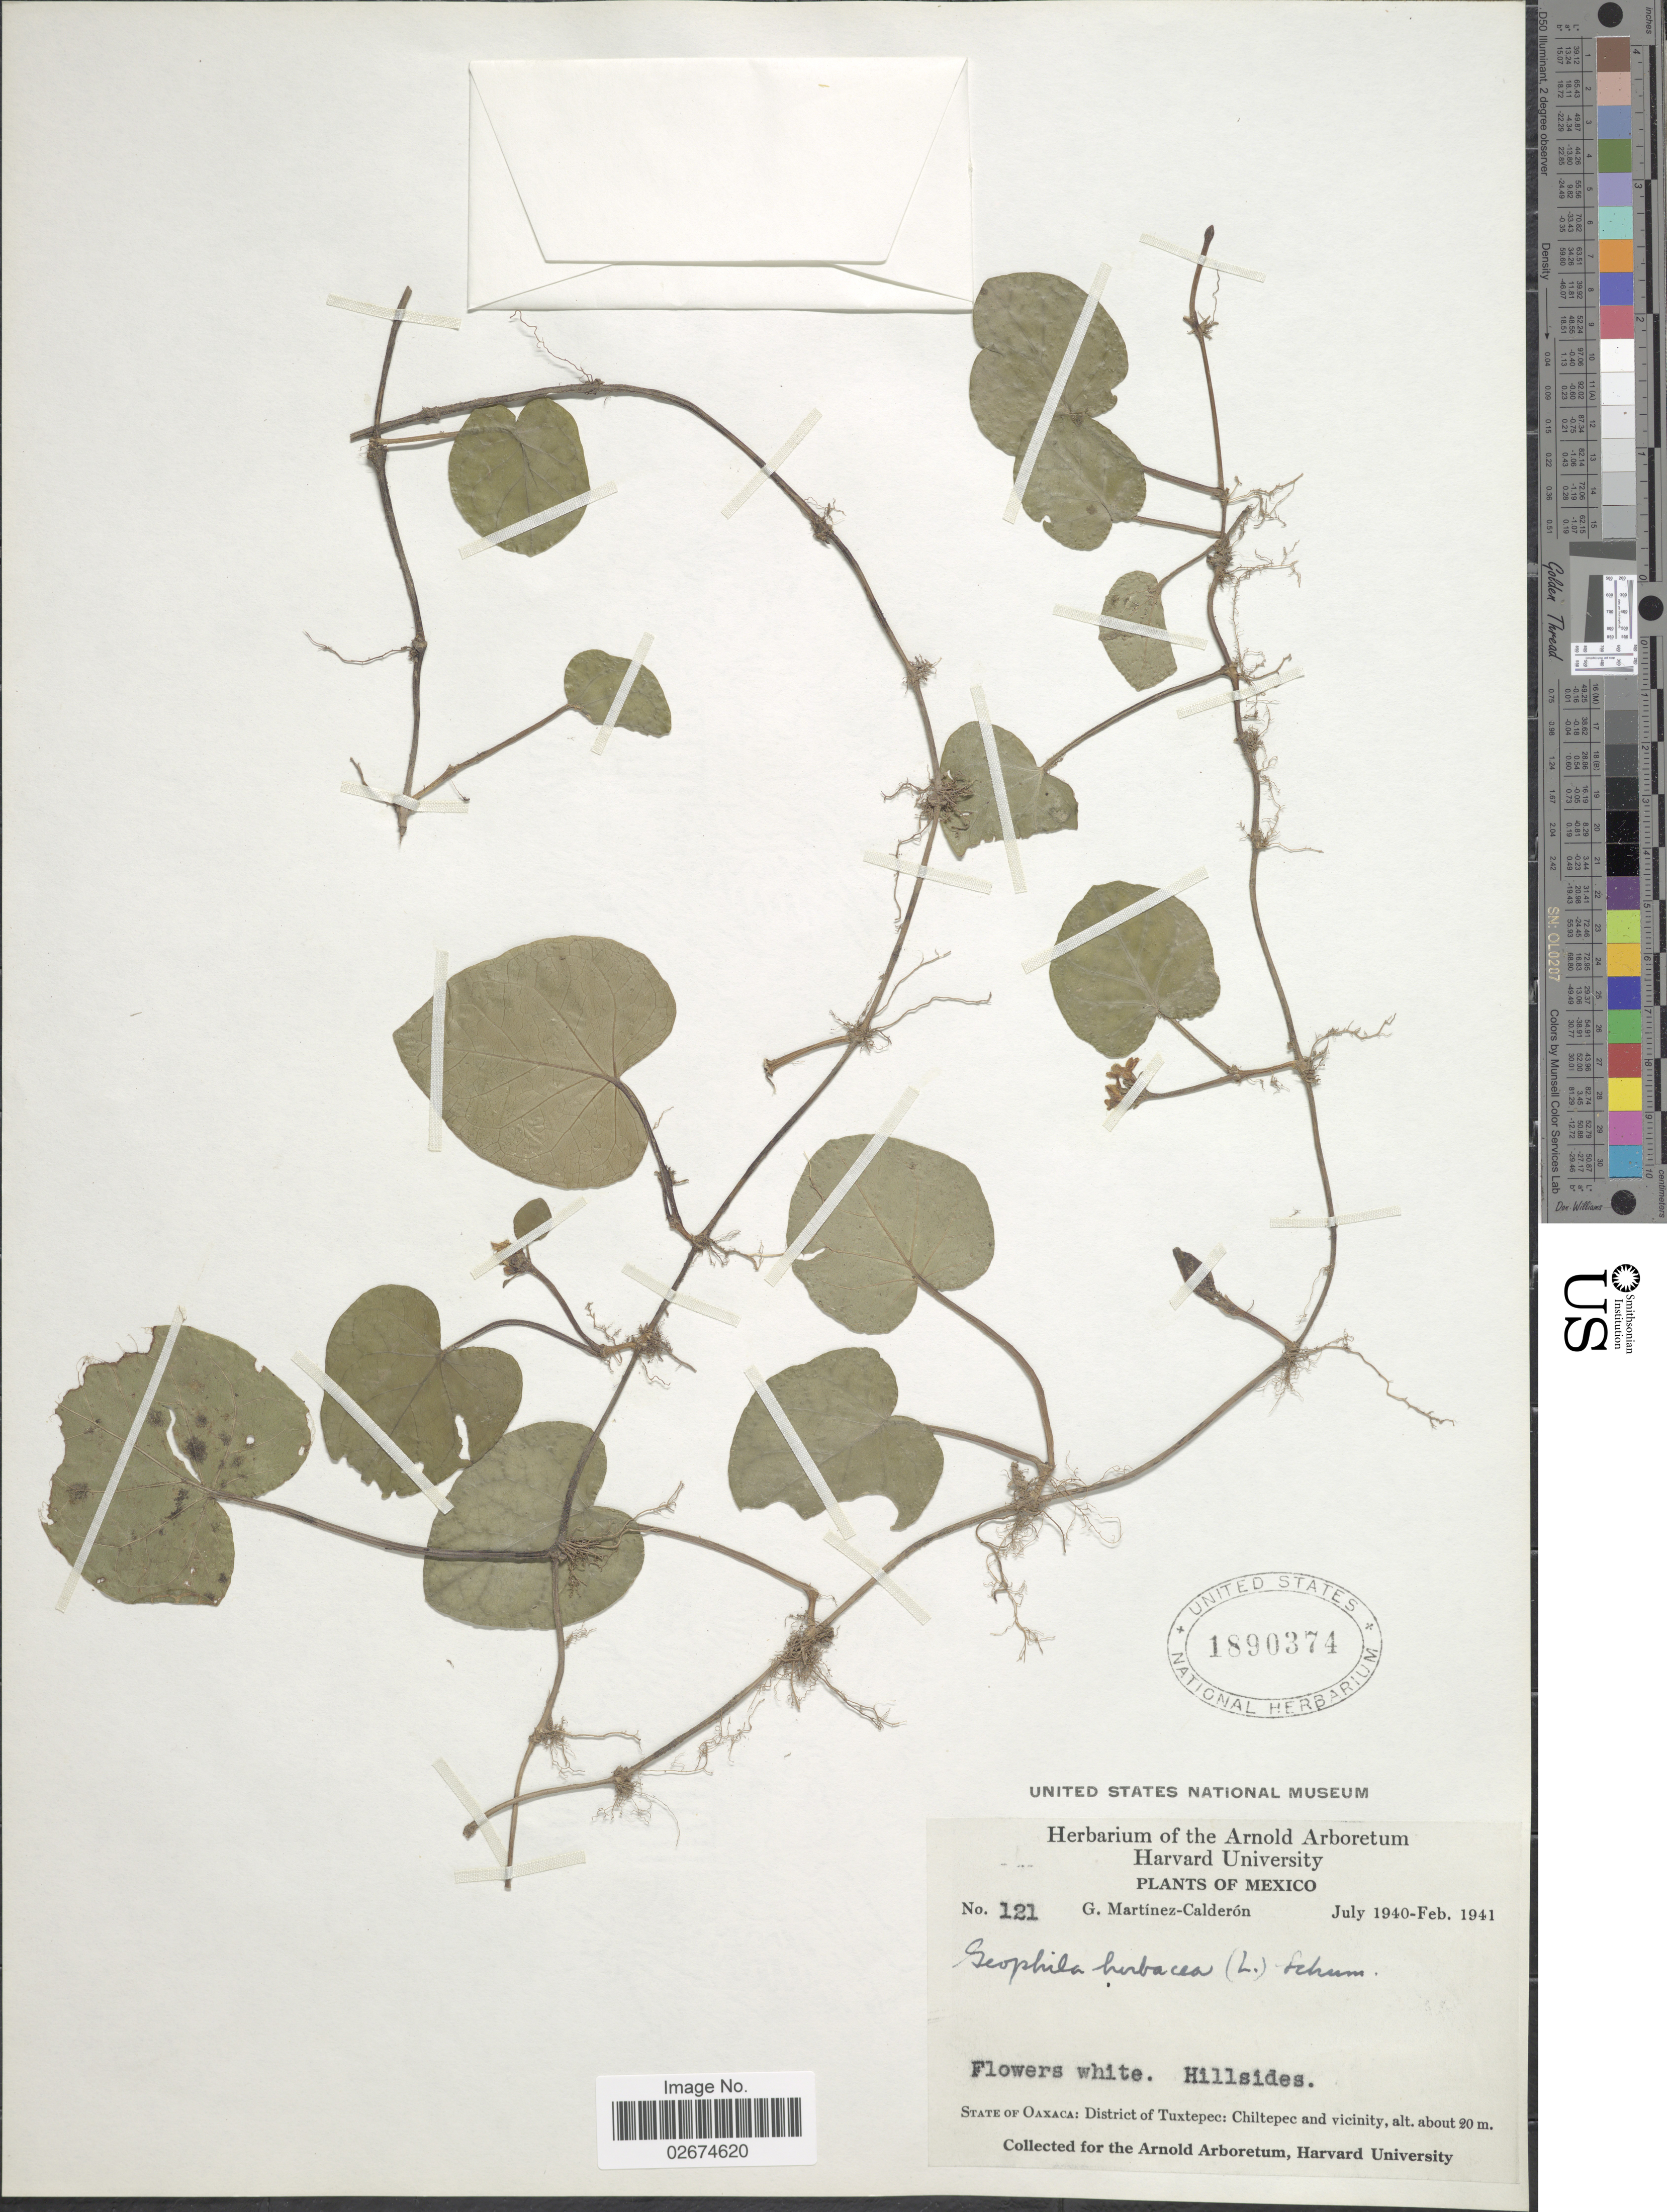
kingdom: Plantae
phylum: Tracheophyta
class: Magnoliopsida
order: Gentianales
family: Rubiaceae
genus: Geophila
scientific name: Geophila herbacea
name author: (Jacq.) K. Schum.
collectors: G. Martinez-C.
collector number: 121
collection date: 1940-07/1941-02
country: Mexico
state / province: Oaxaca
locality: State of Oaxaca: District of Tuxtepec: Chiltepec and vicinity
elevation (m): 20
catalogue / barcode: US 1890374